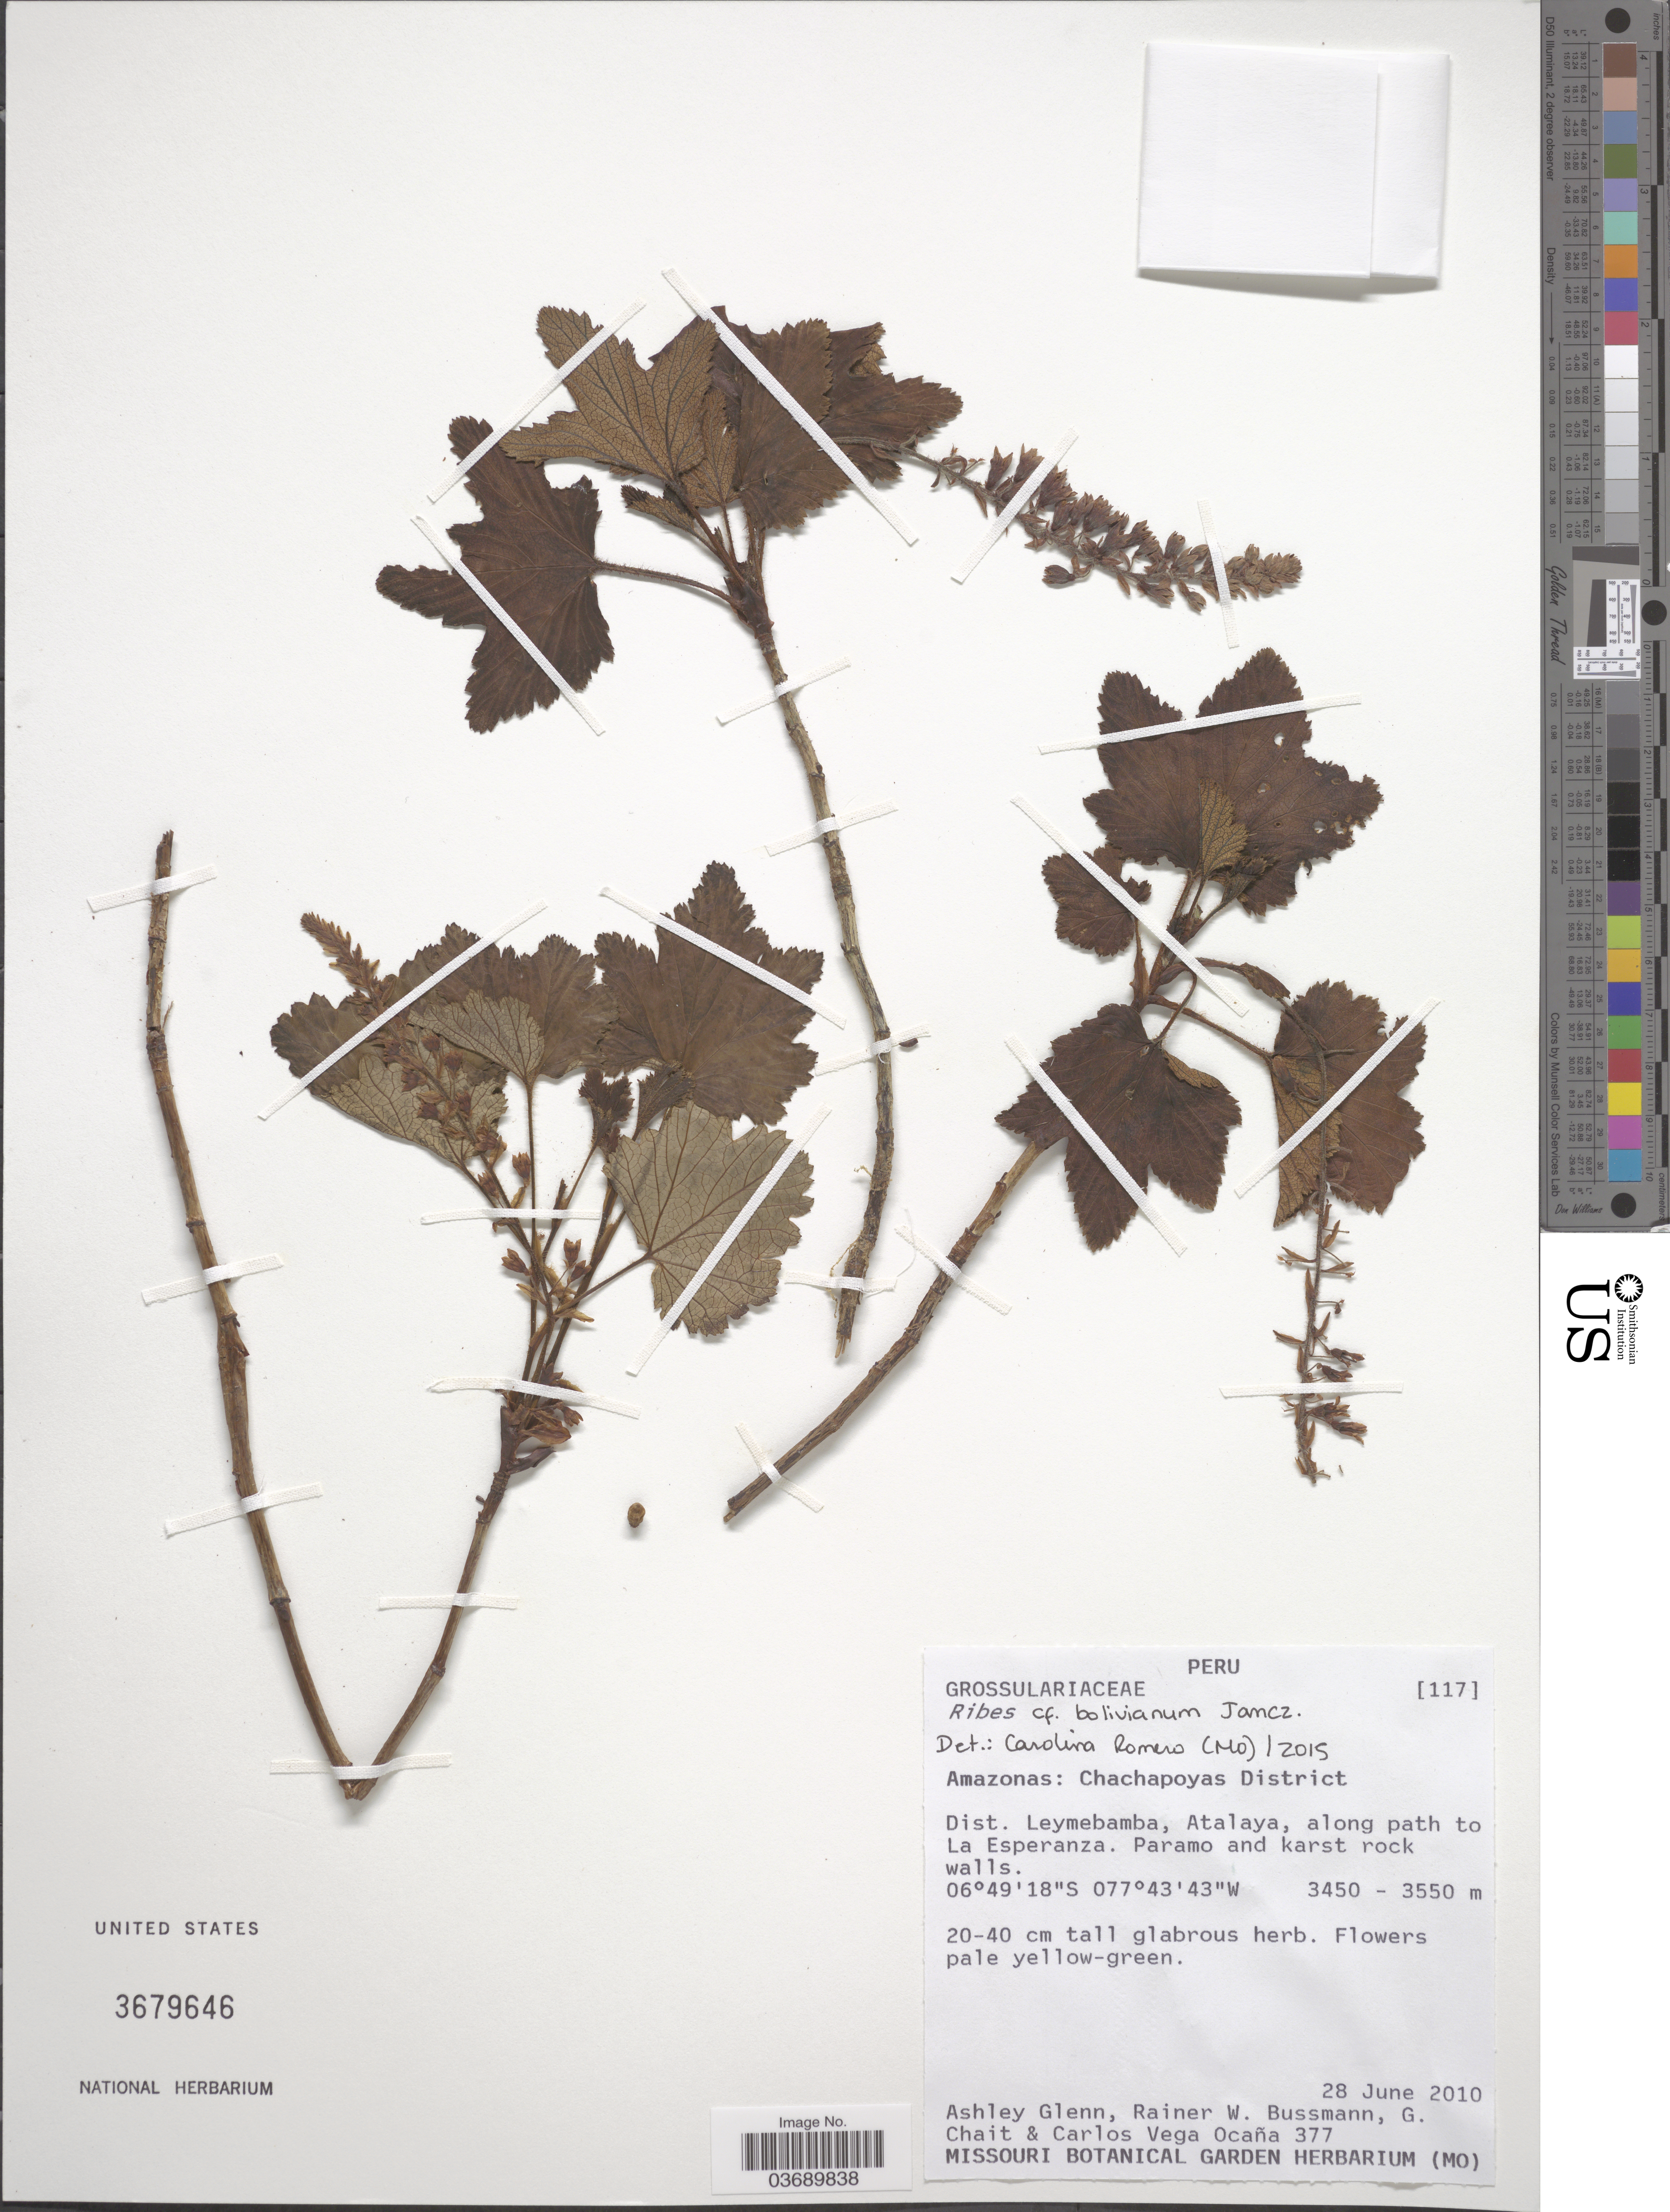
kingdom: Plantae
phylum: Tracheophyta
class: Magnoliopsida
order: Saxifragales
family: Grossulariaceae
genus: Ribes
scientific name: Ribes bolivianum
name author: Jancz.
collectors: A. Glenn, R. W. Bussmann, G. Chait & C. Vega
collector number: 377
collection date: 2010-06-28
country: Peru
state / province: Amazonas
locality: Chachapoyas District. Dist. Leymebamba, Atalaya, along path to La Esperanza.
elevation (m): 3450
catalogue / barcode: US 3679646